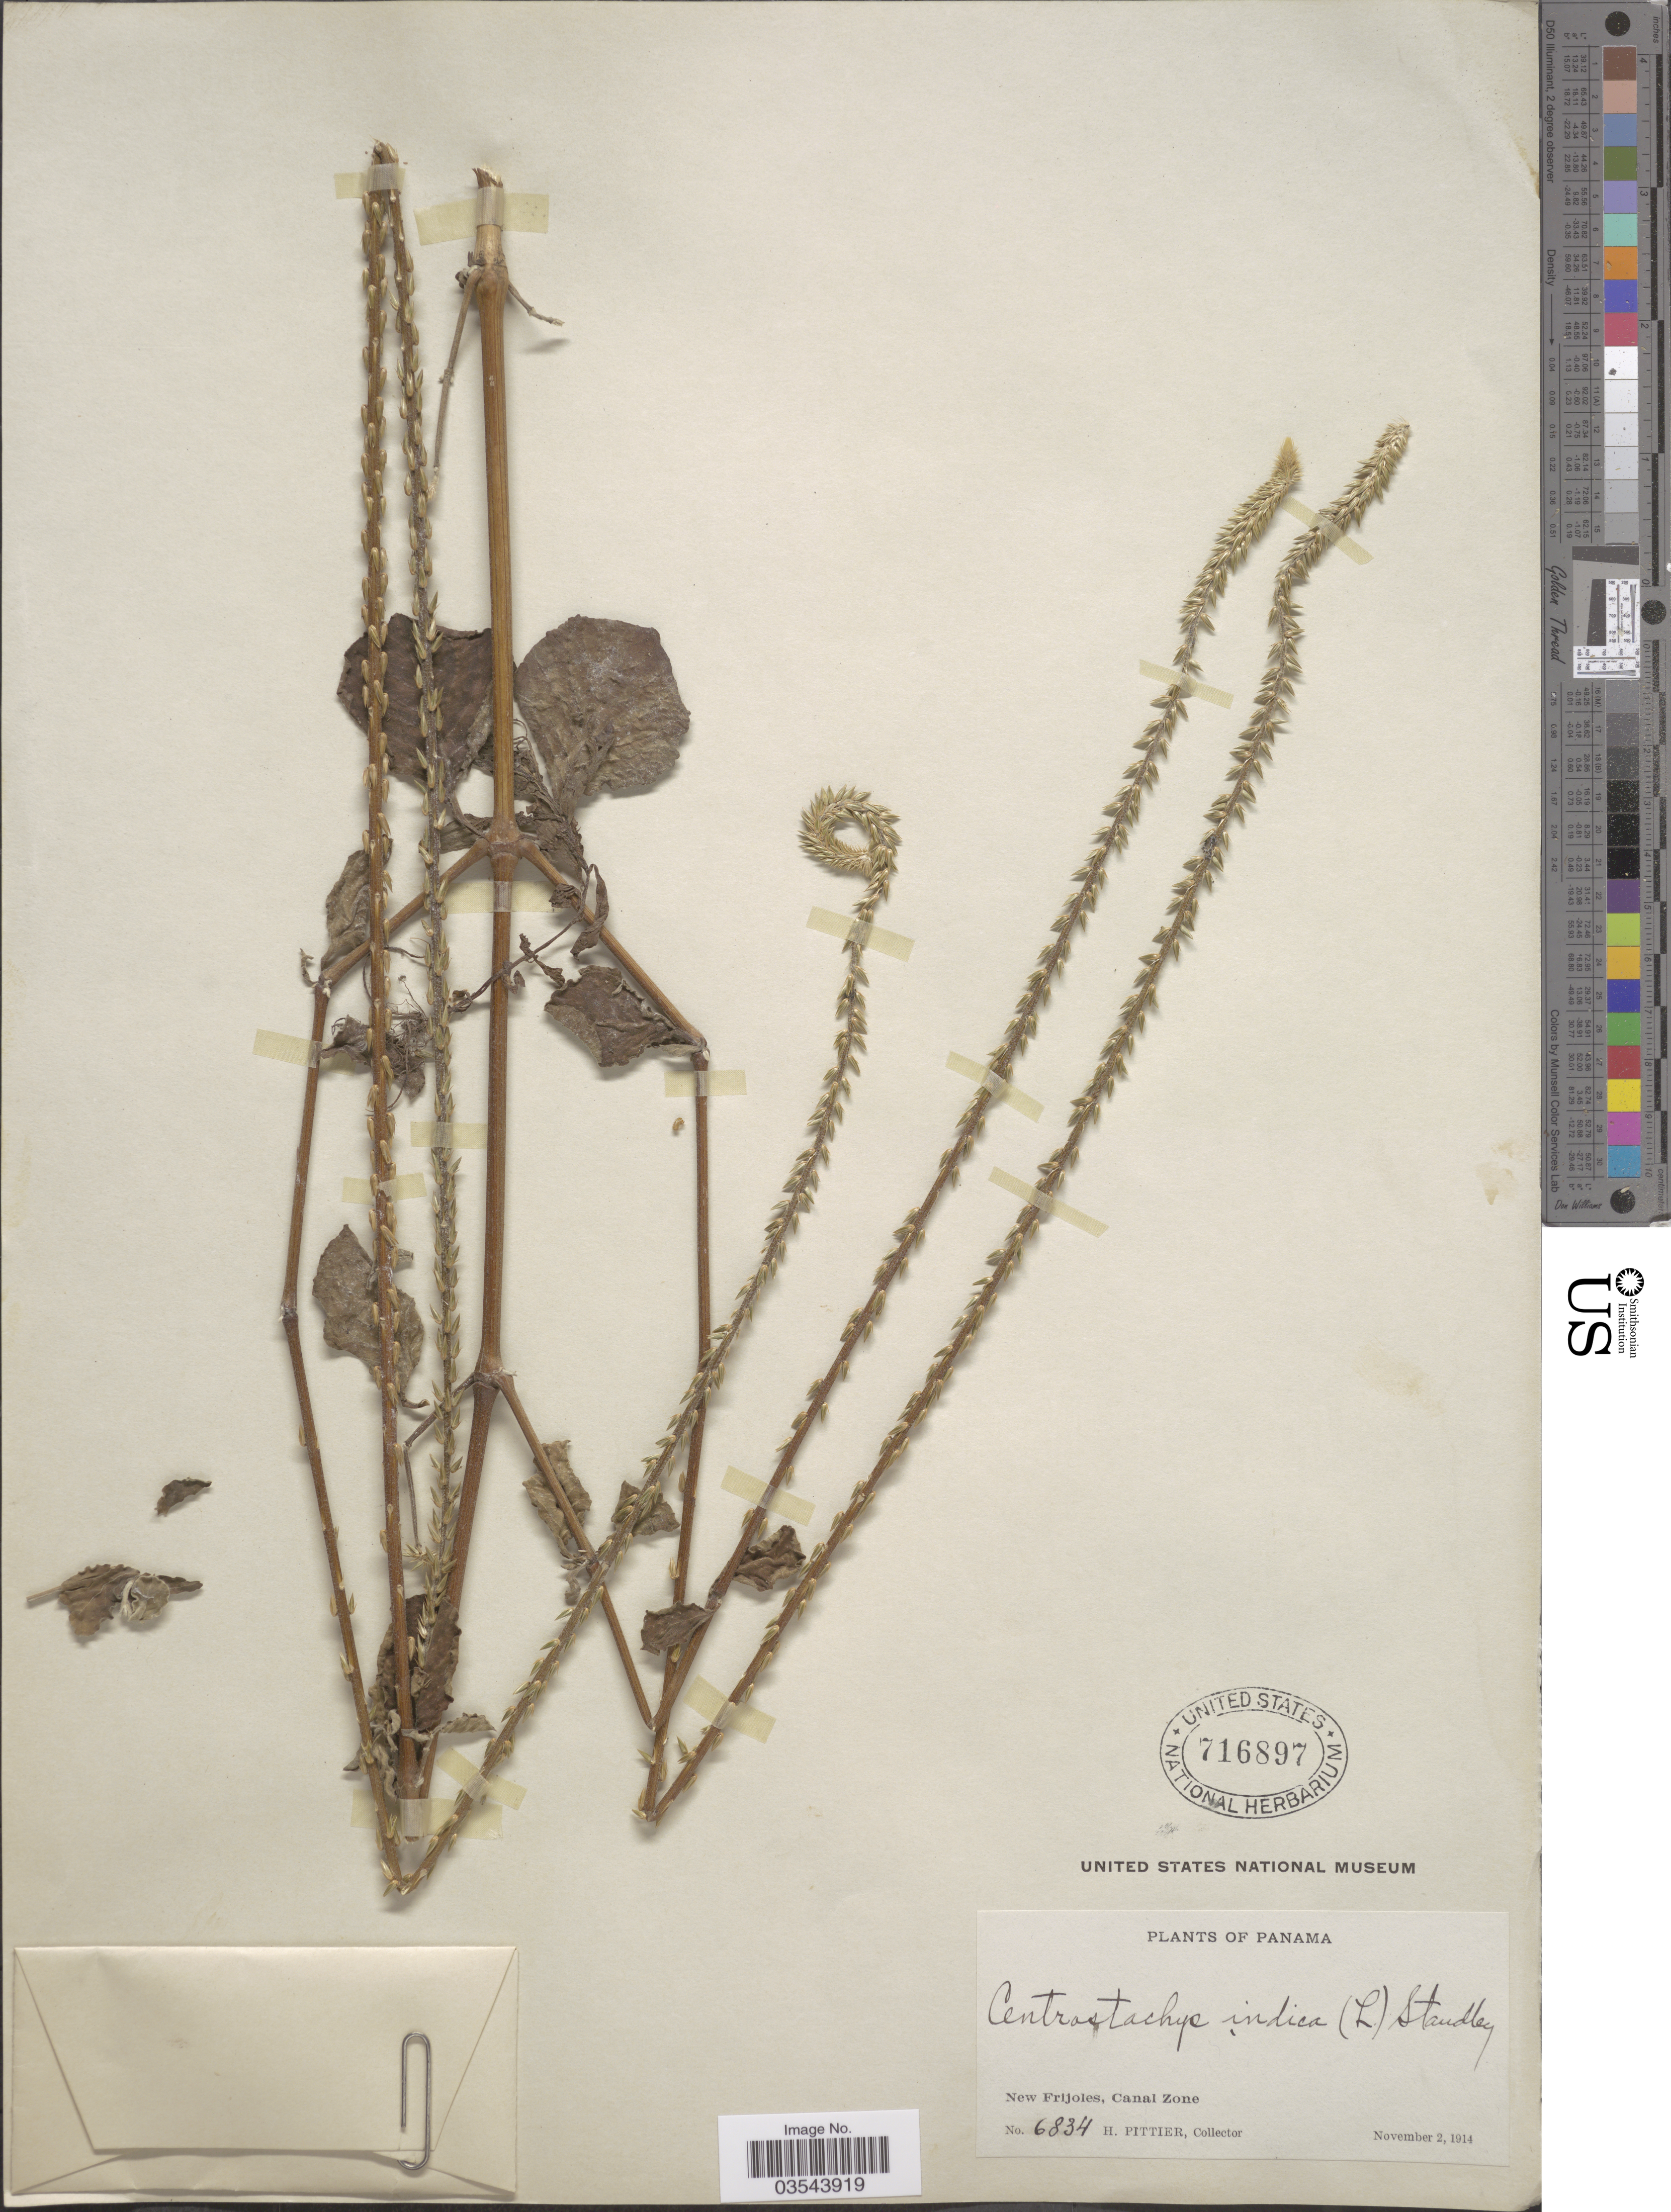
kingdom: Plantae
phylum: Tracheophyta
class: Magnoliopsida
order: Caryophyllales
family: Amaranthaceae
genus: Achyranthes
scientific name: Achyranthes indica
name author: (L.) Mill.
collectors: H. F. Pittier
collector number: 6834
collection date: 1914-11-02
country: Panama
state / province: Colón / Panamá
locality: New Frijoles, Canal Zone.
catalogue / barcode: US 716897